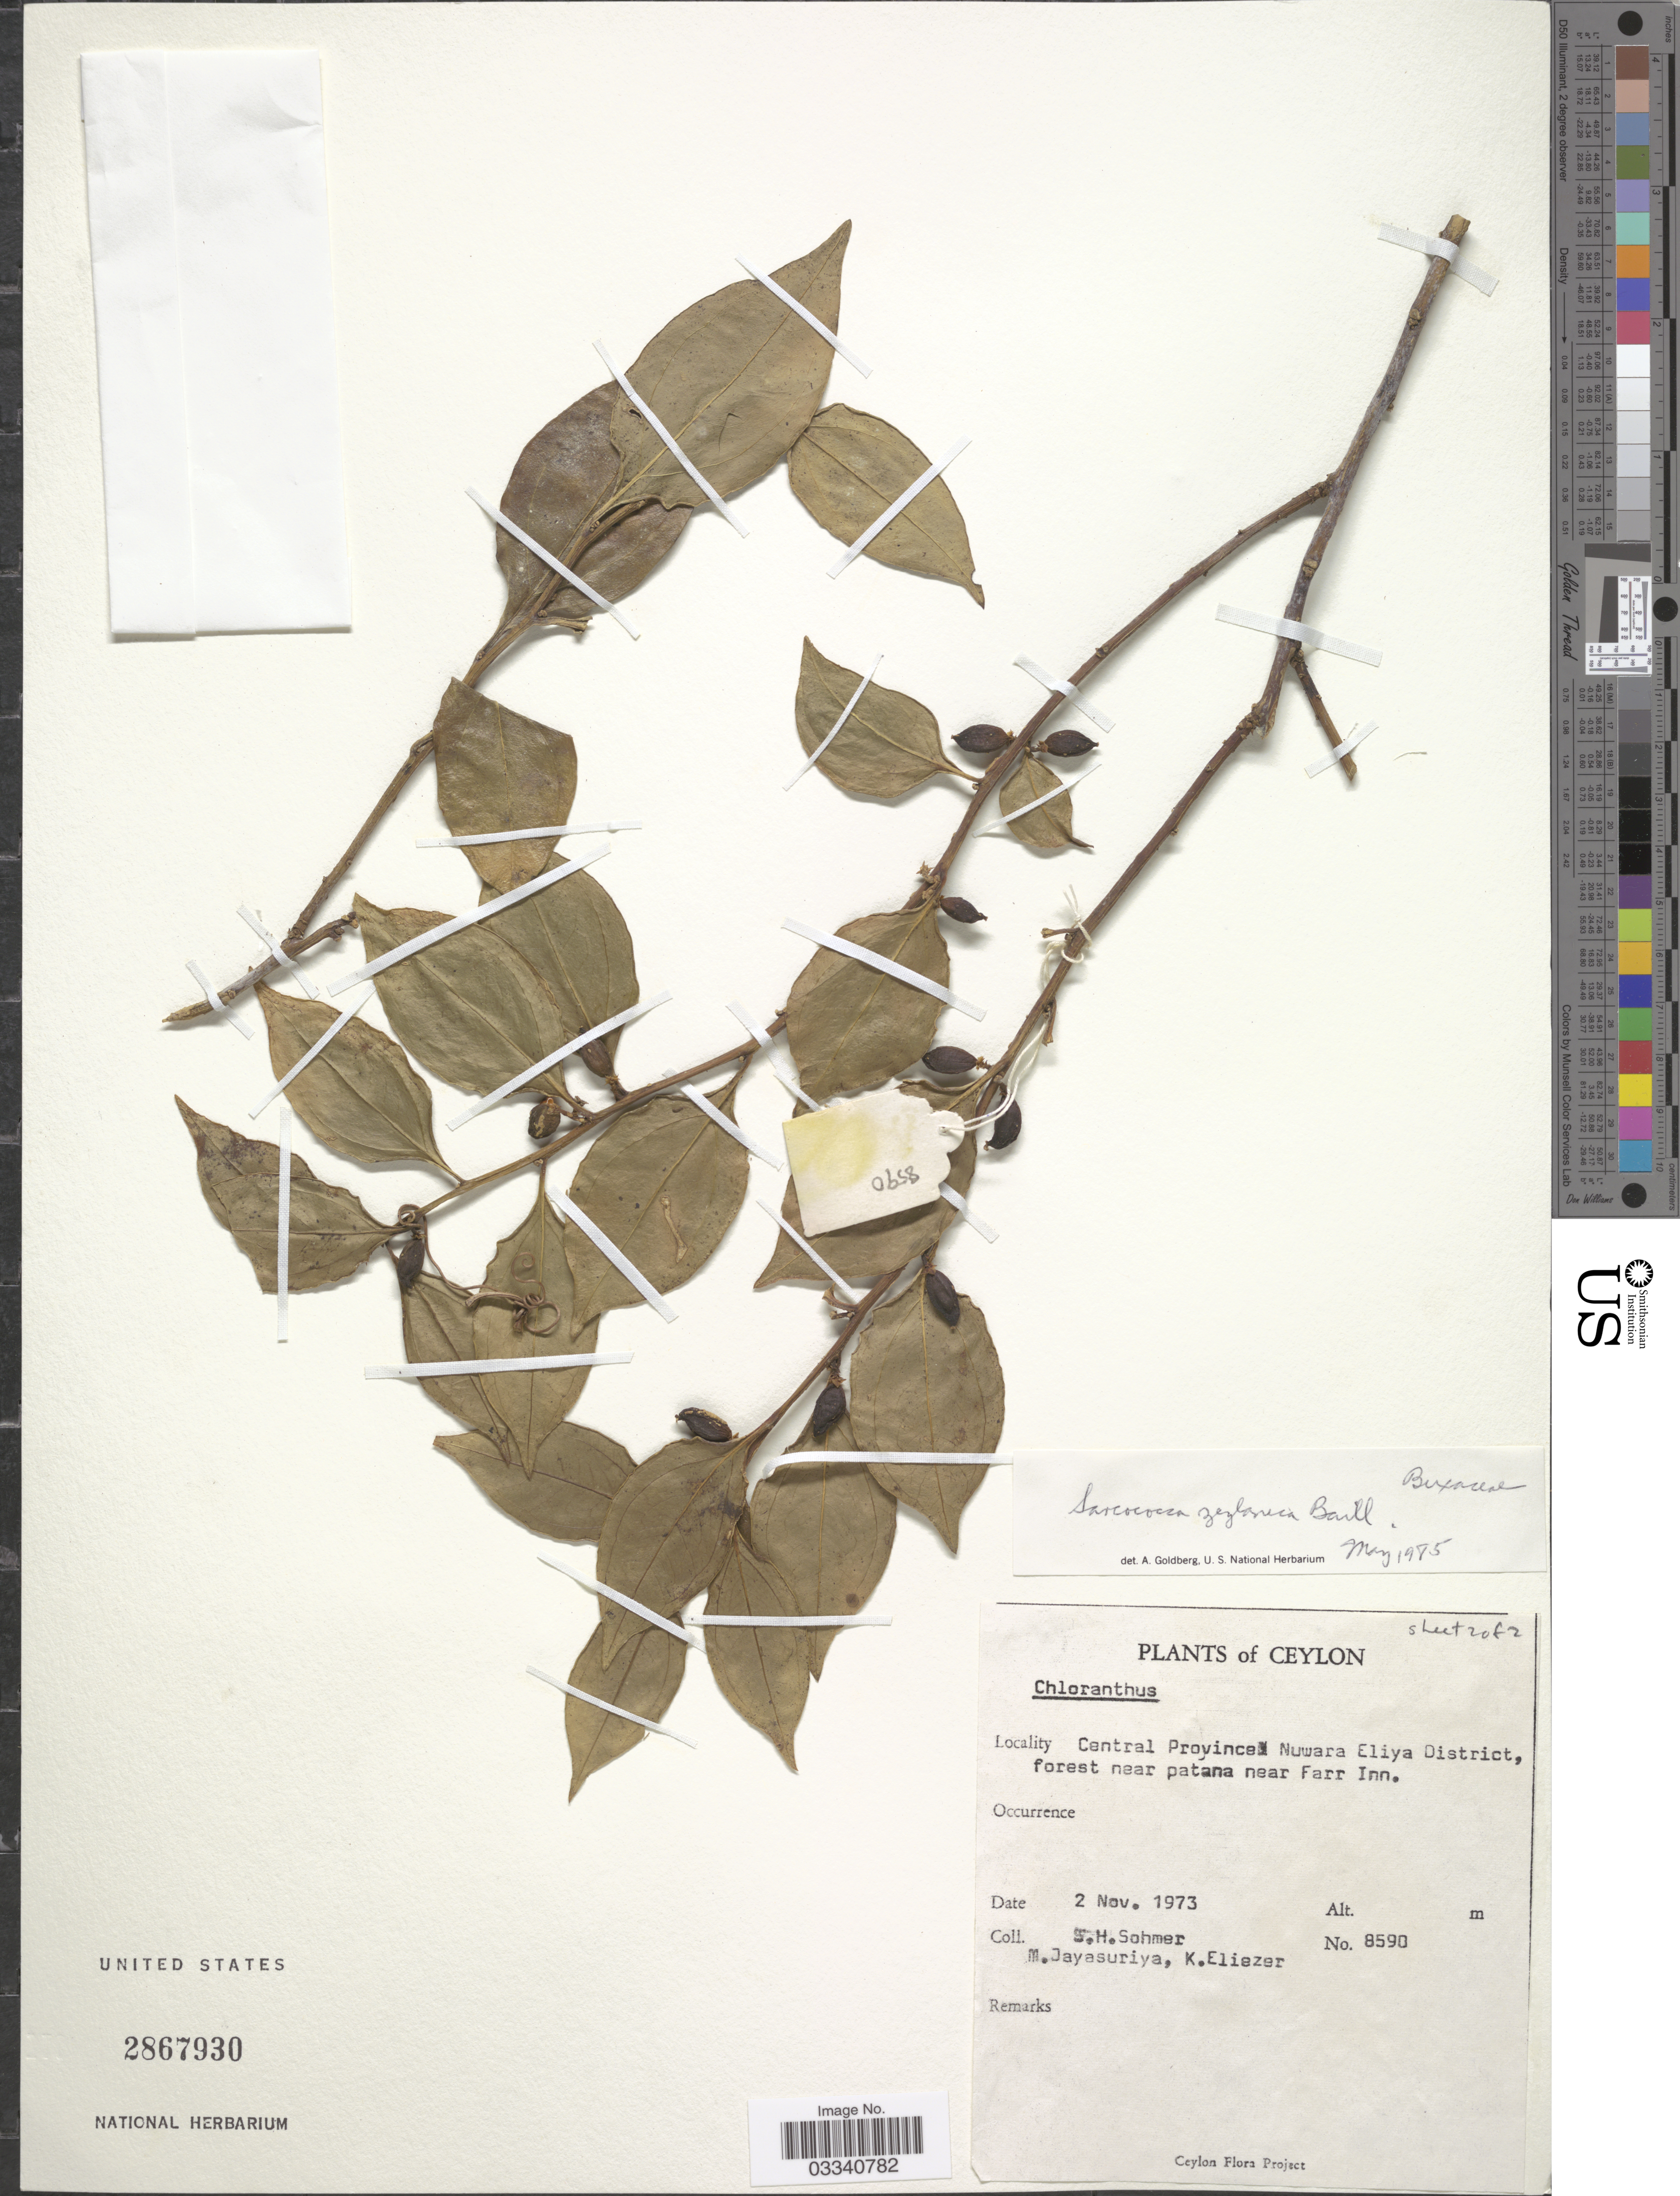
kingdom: Plantae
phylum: Tracheophyta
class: Magnoliopsida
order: Buxales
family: Buxaceae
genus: Sarcococca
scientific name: Sarcococca zeylanica var. zeylanica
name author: Baill.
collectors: S. H. Sohmer, M. Jayasuriya & K. Eliezer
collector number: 8590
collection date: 1973-11-02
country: Sri Lanka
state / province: Central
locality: Ceylon. Nuwara Eliya District, forest near patana near Farr Inn.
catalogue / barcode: US 2867930